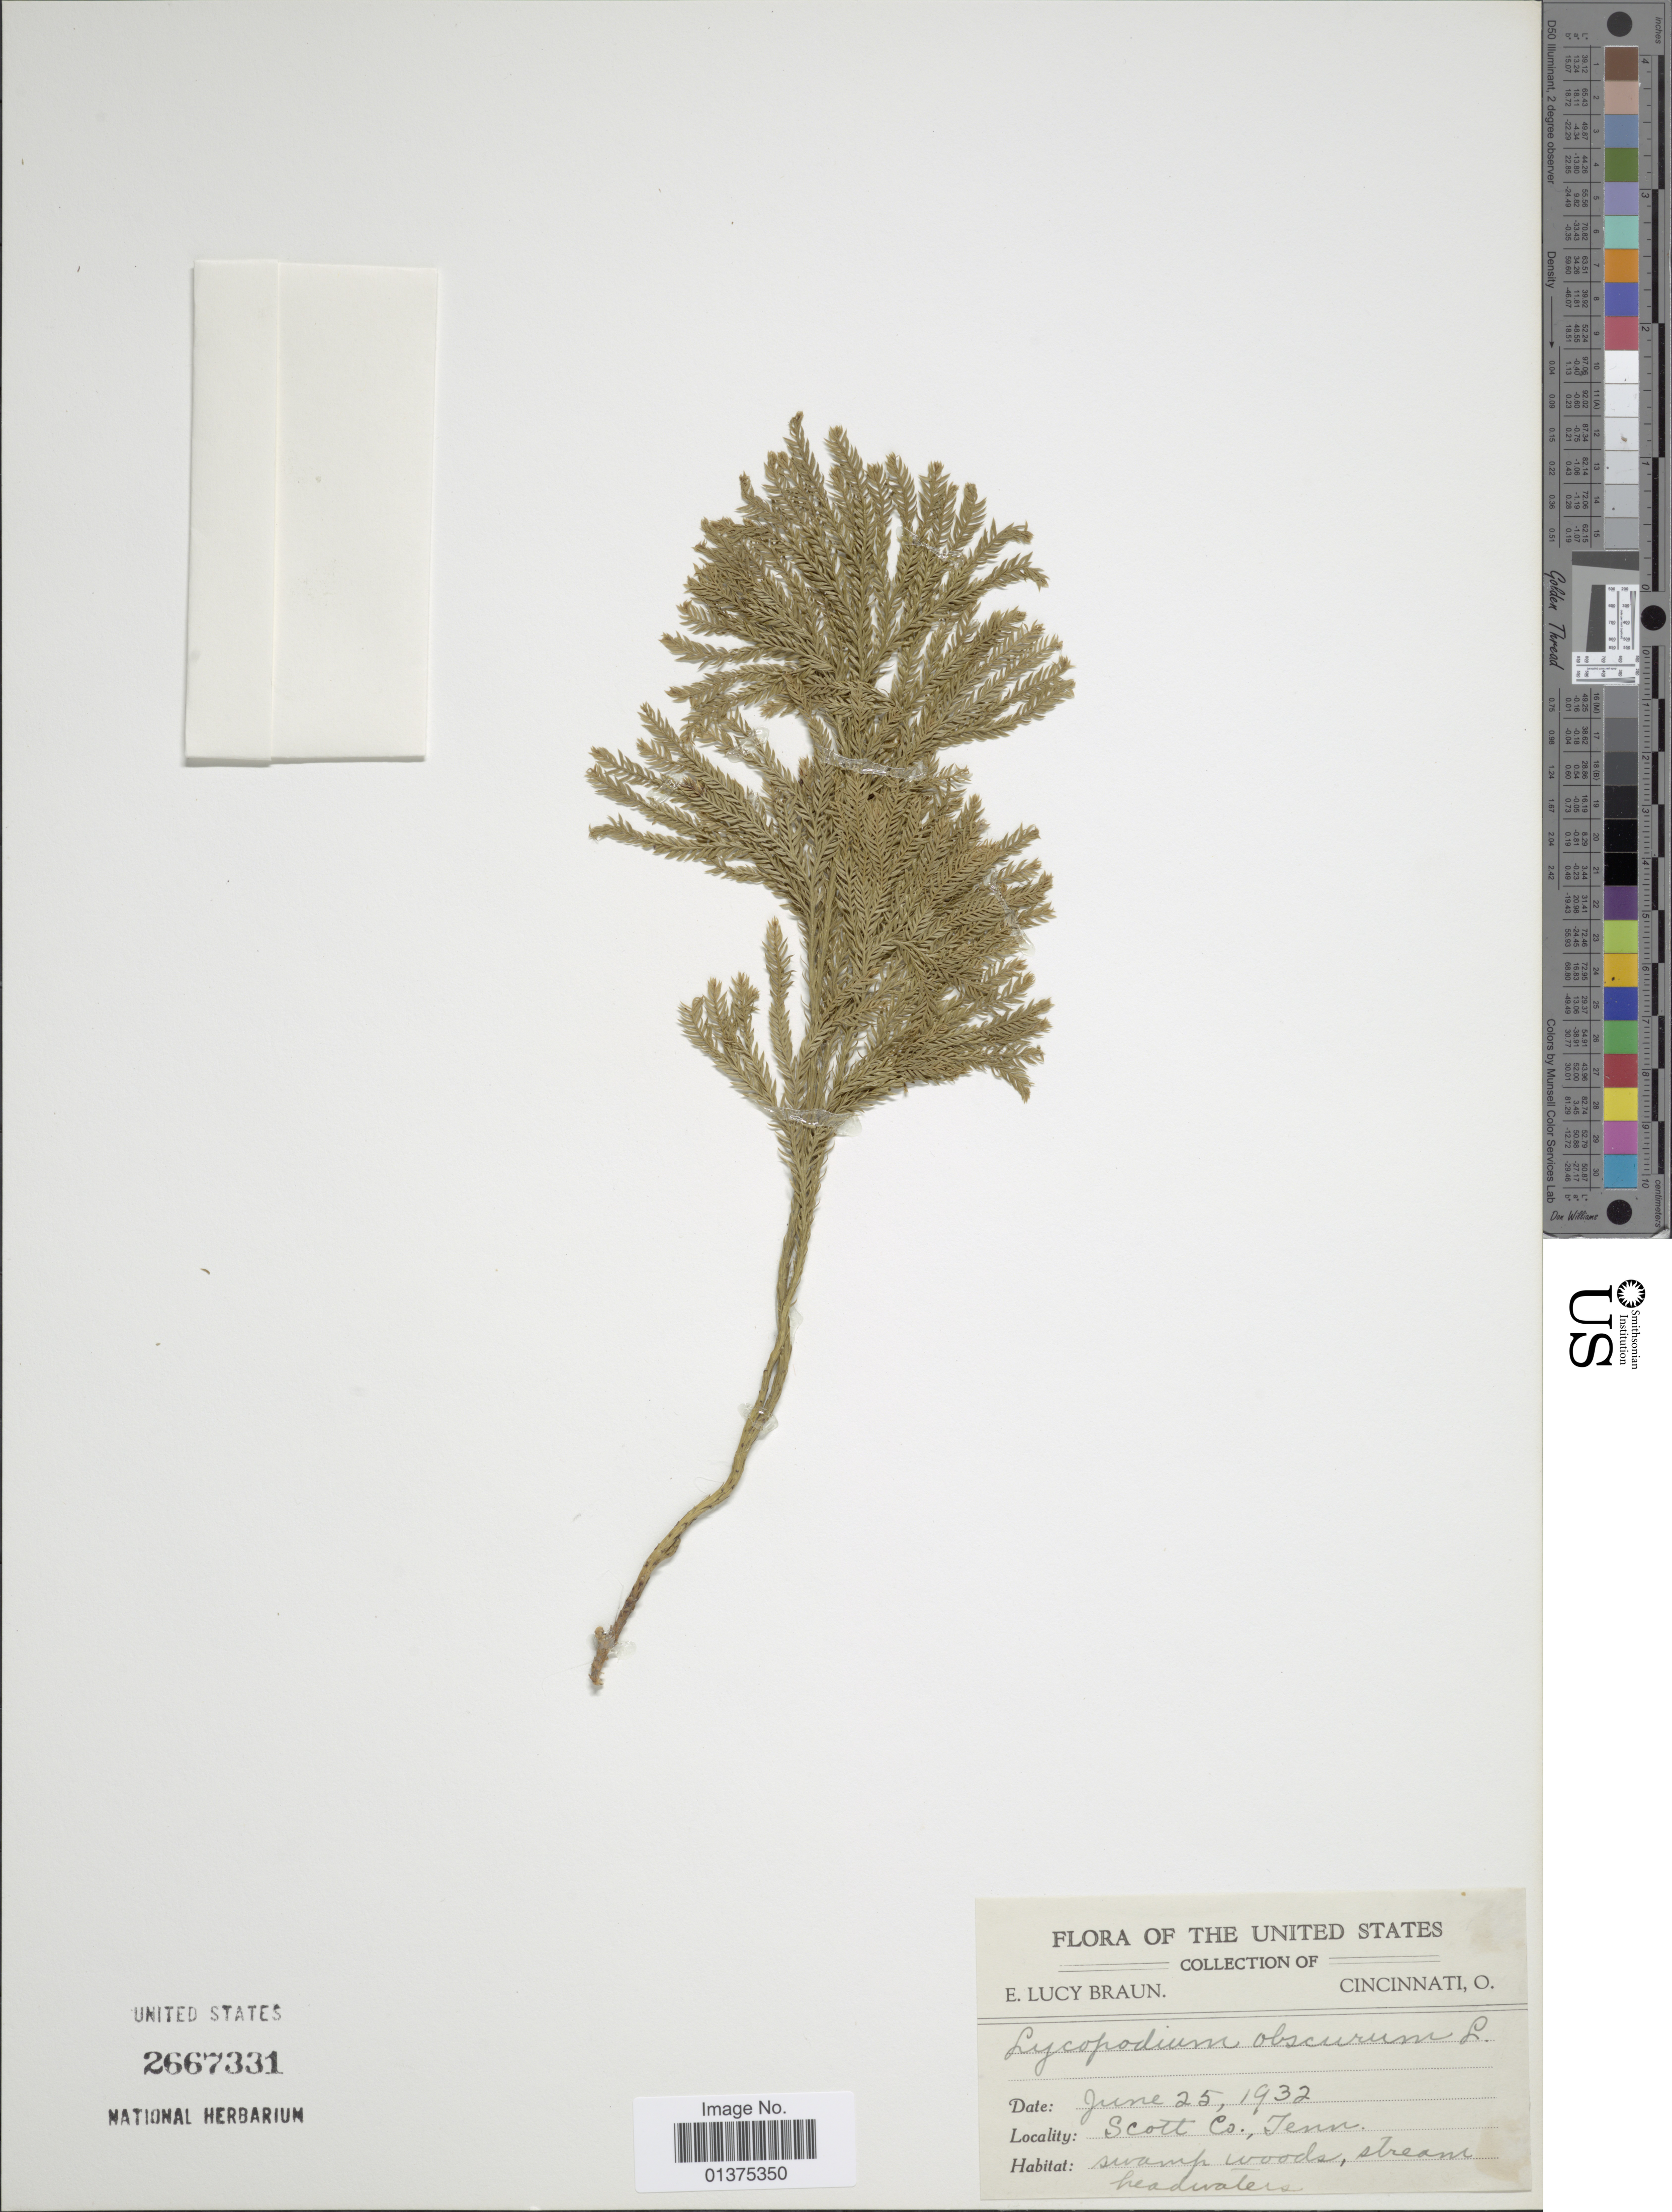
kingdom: Plantae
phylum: Tracheophyta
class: Lycopodiopsida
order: Lycopodiales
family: Lycopodiaceae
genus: Dendrolycopodium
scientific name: Dendrolycopodium obscurum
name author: (L.) A. Haines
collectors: E. L. Braun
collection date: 1932-06-25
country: United States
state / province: Tennessee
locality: Scott Co.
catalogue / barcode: US 2667331